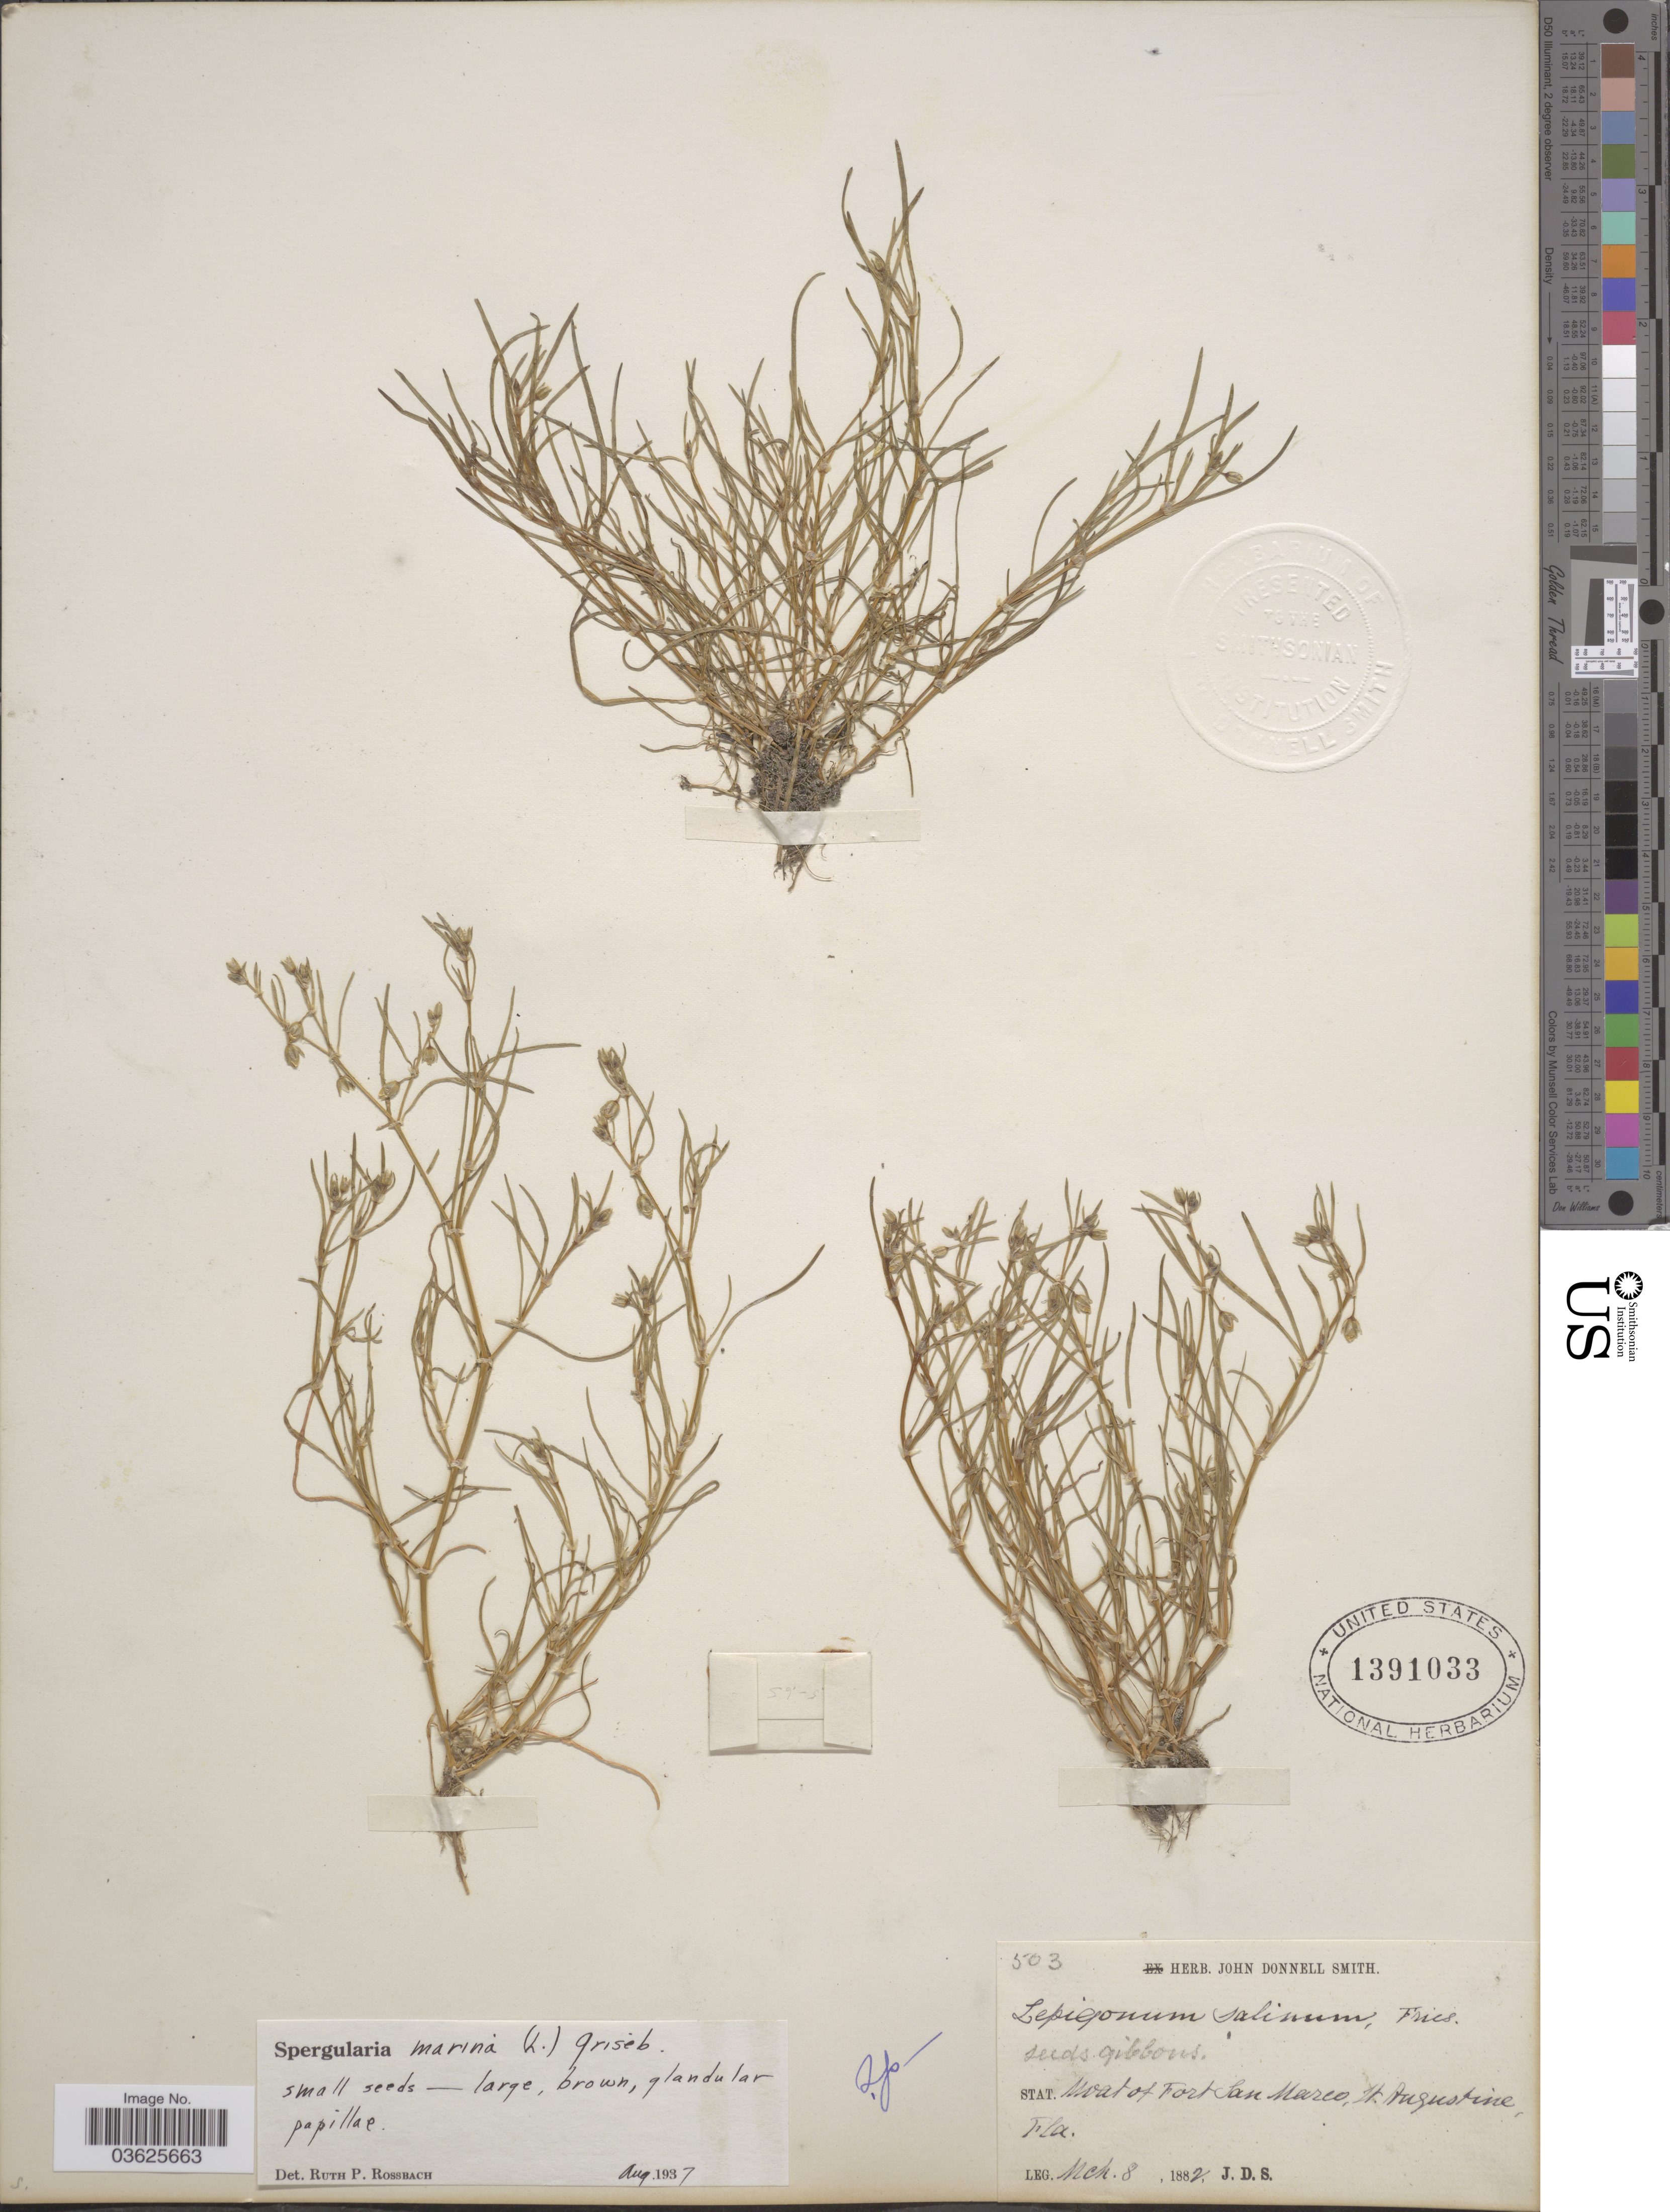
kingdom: Plantae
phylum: Tracheophyta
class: Magnoliopsida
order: Caryophyllales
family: Caryophyllaceae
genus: Spergularia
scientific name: Spergularia marina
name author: (L.) Griseb.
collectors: J. Donnell Smith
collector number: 503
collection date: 1882-03-08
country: United States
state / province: Florida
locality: Stat. Moat of Fort San Marco, St. Augustine.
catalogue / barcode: US 1391033